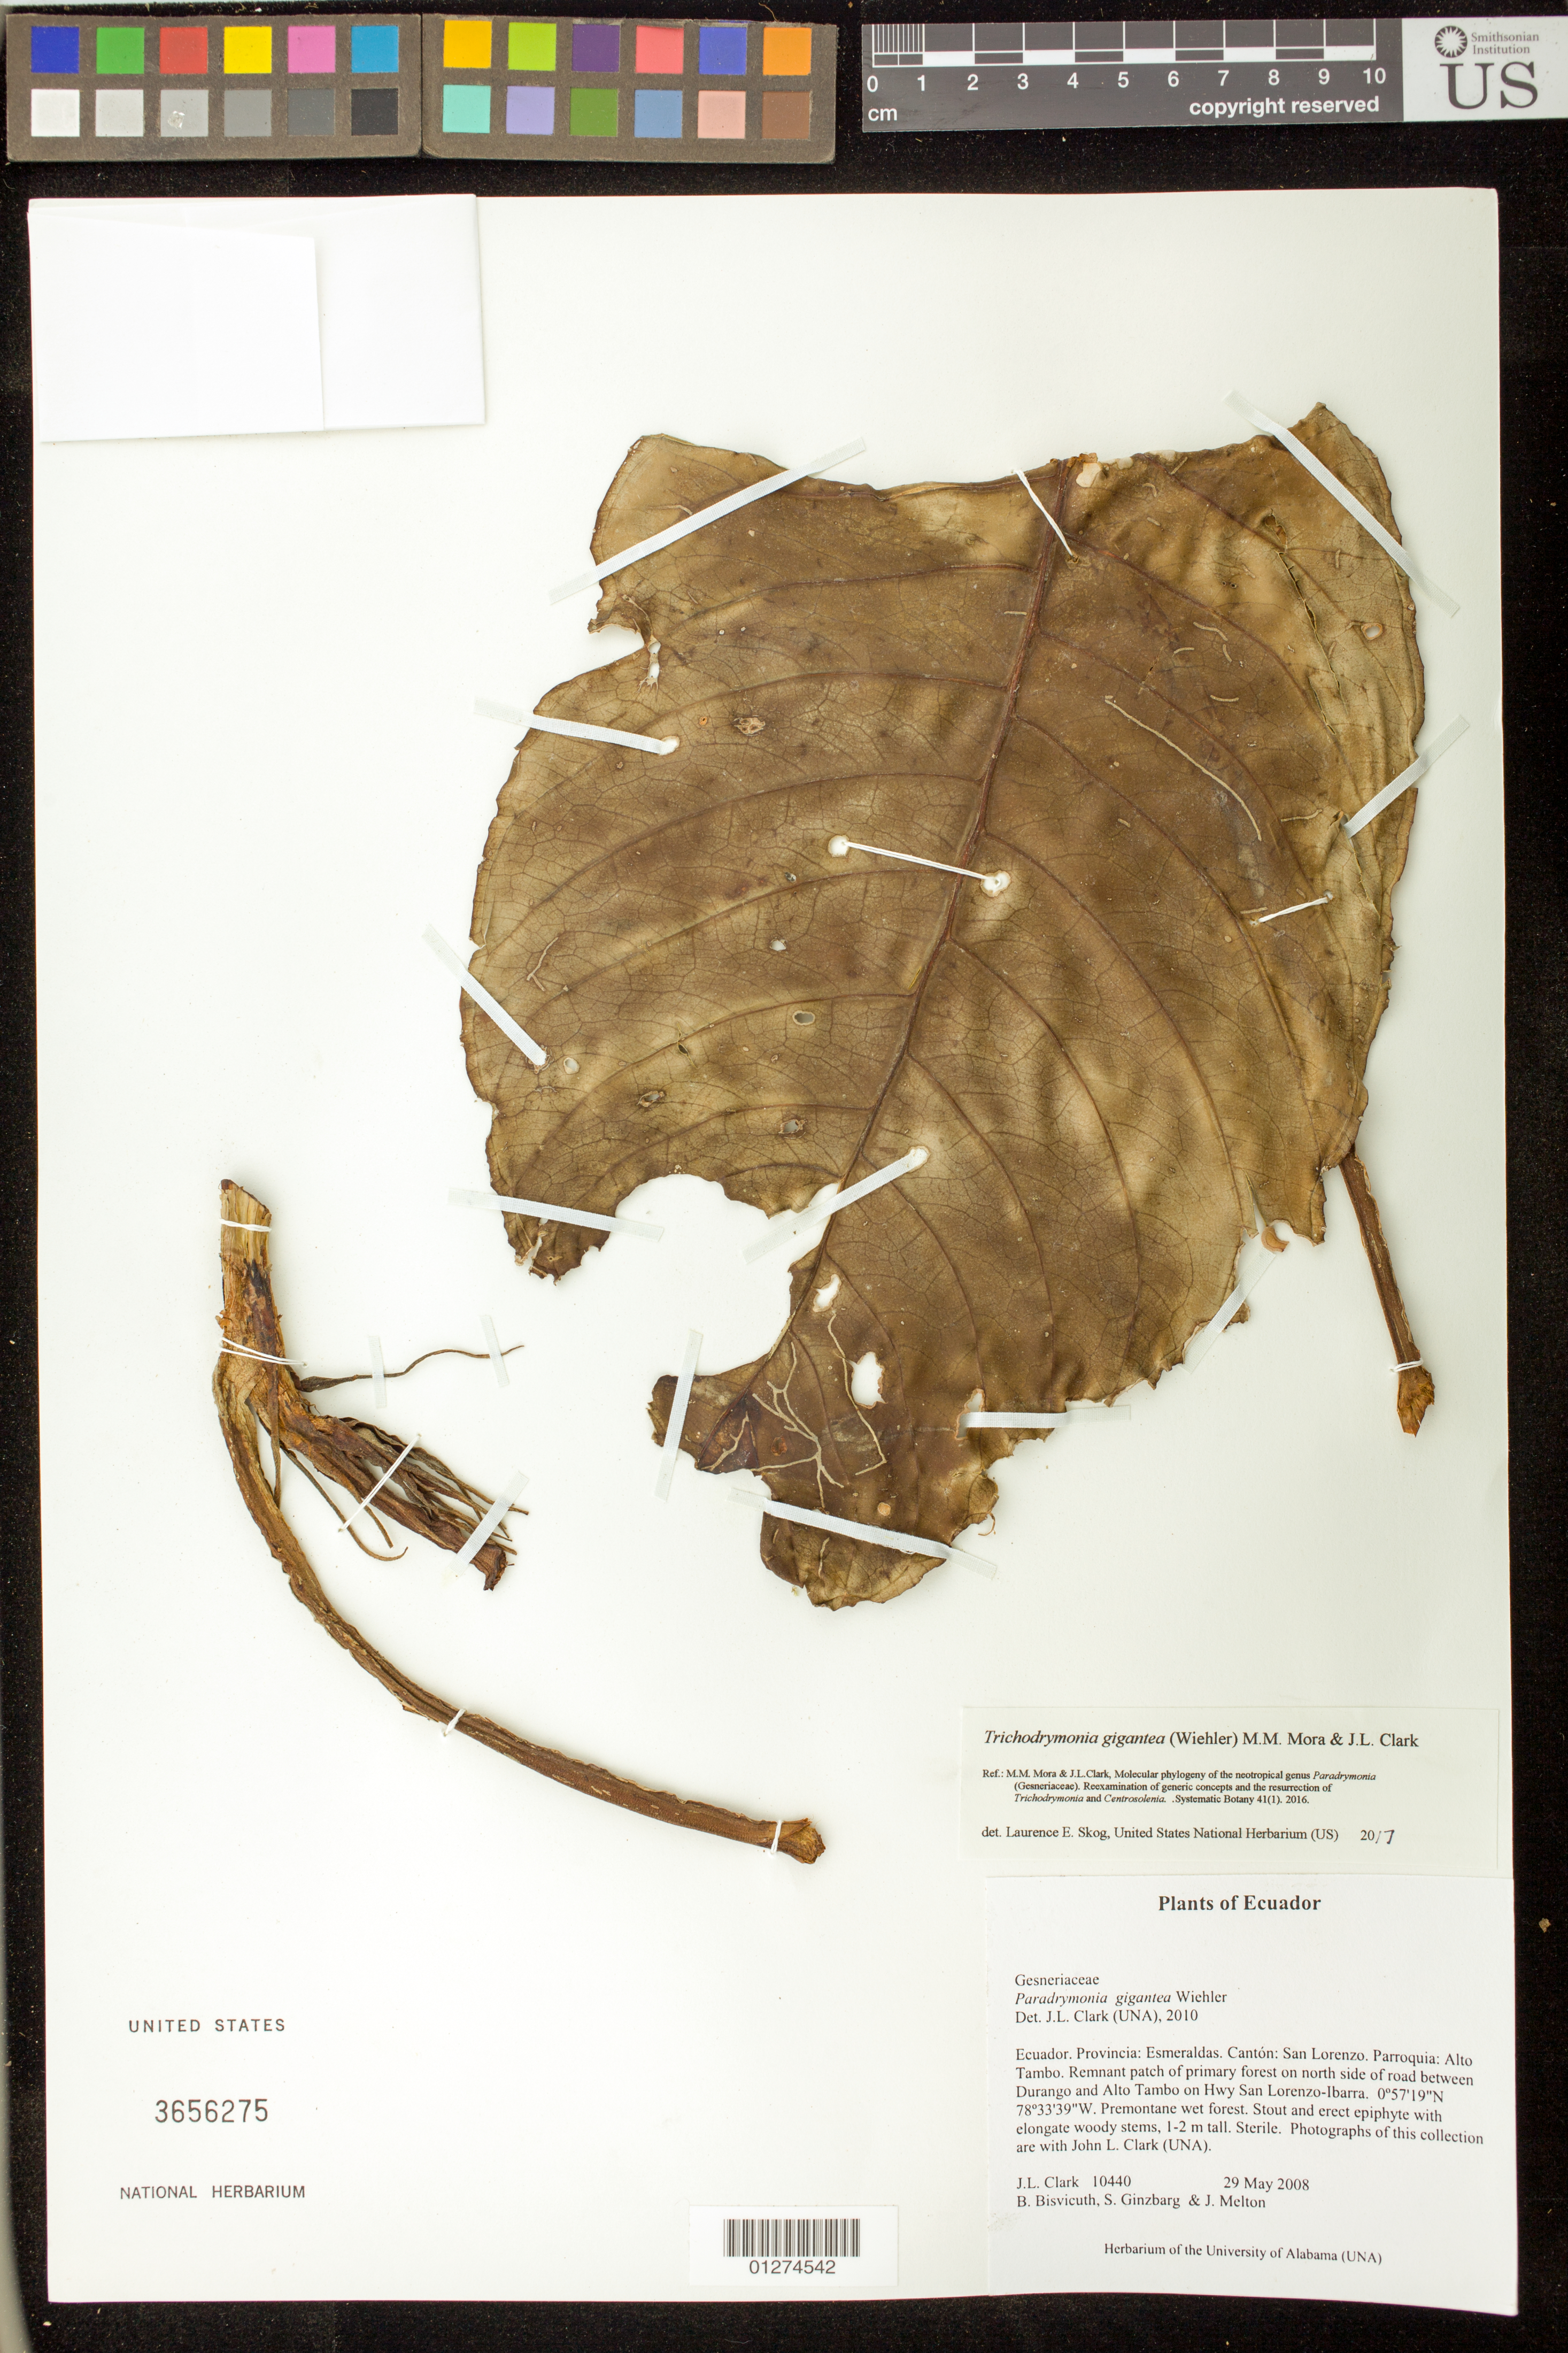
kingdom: Plantae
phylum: Tracheophyta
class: Magnoliopsida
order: Lamiales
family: Gesneriaceae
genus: Trichodrymonia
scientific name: Trichodrymonia gigantea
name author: (Wiehler) M.M. Mora & J.L. Clark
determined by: Skog, Laurence E.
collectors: J. L. Clark et al.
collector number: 10440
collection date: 2008-05-29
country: Ecuador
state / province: Esmeraldas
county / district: San Lorenzo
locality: Provincia: Esmeraldas. Cantón: San Lorenzo. Parroquia: Alto Tambo. Between Durango and Alto Tambo on Hwy San Lorenzo-Ibarra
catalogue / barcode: US 3656275